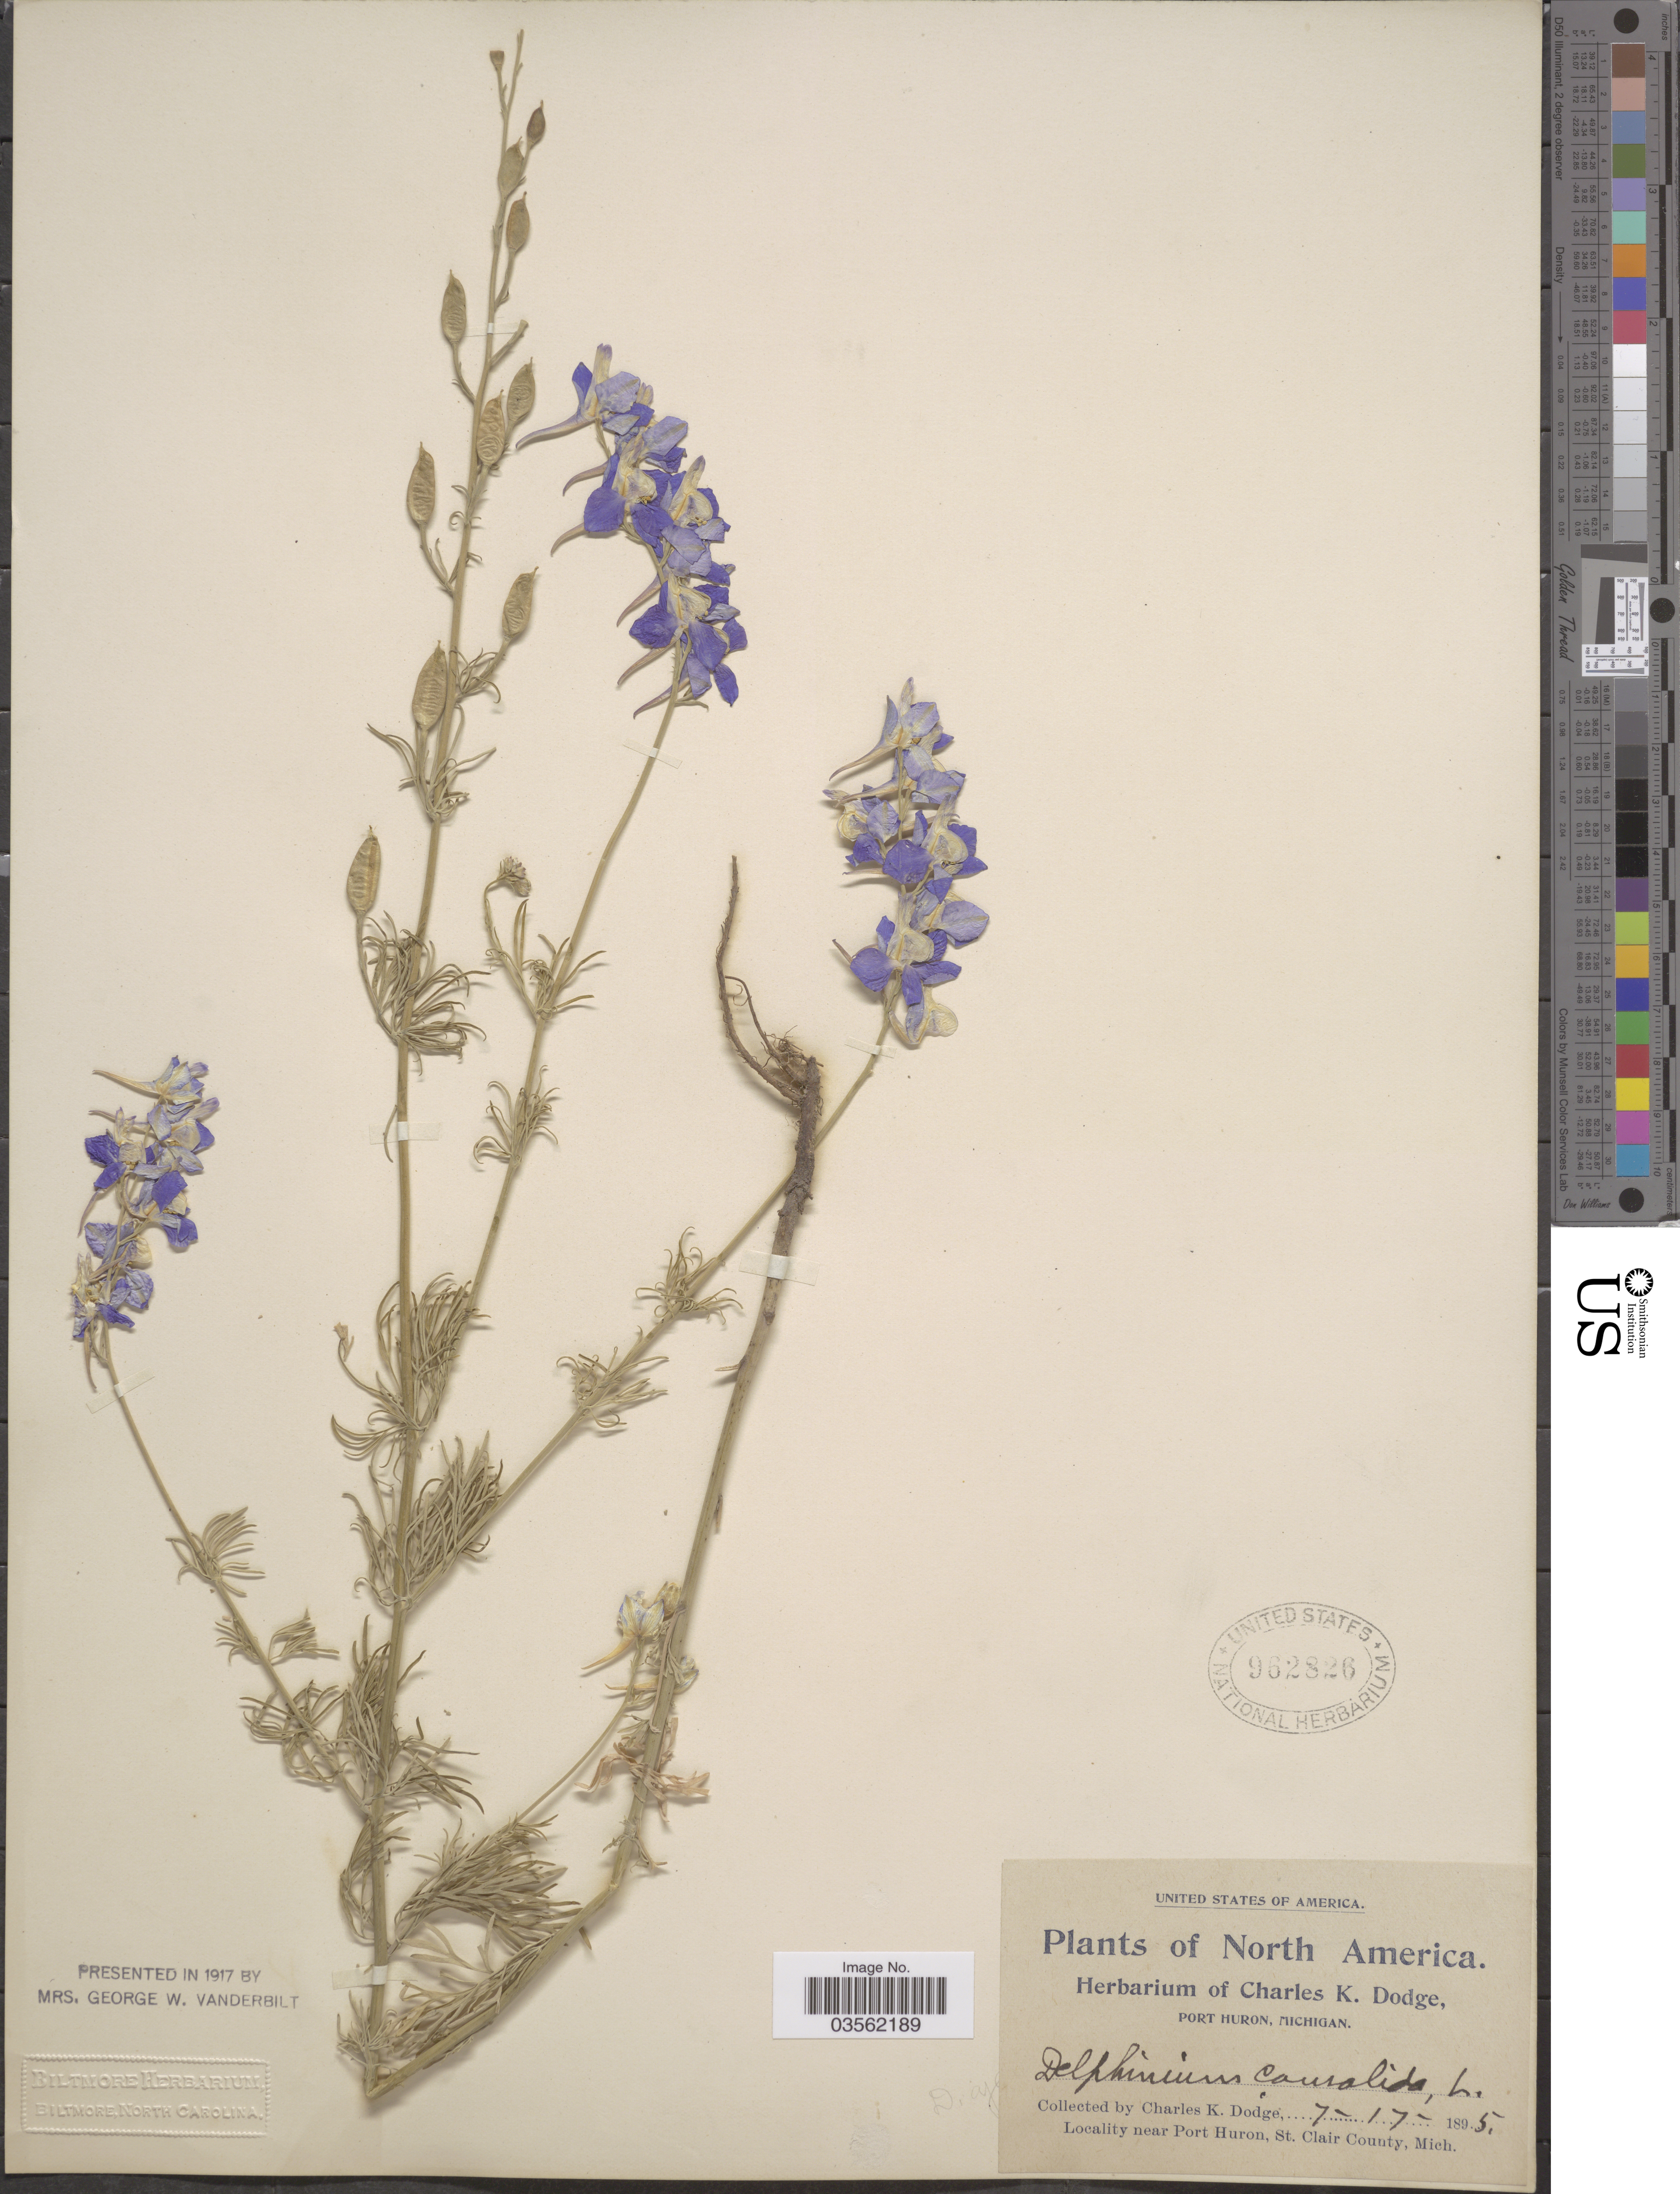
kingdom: Plantae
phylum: Tracheophyta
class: Magnoliopsida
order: Ranunculales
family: Ranunculaceae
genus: Delphinium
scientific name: Delphinium ajacis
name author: L.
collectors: C. K. Dodge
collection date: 1895-07-17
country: United States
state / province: Michigan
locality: Port Huron. Near Port Huron, St. Clair County.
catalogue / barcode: US 962826